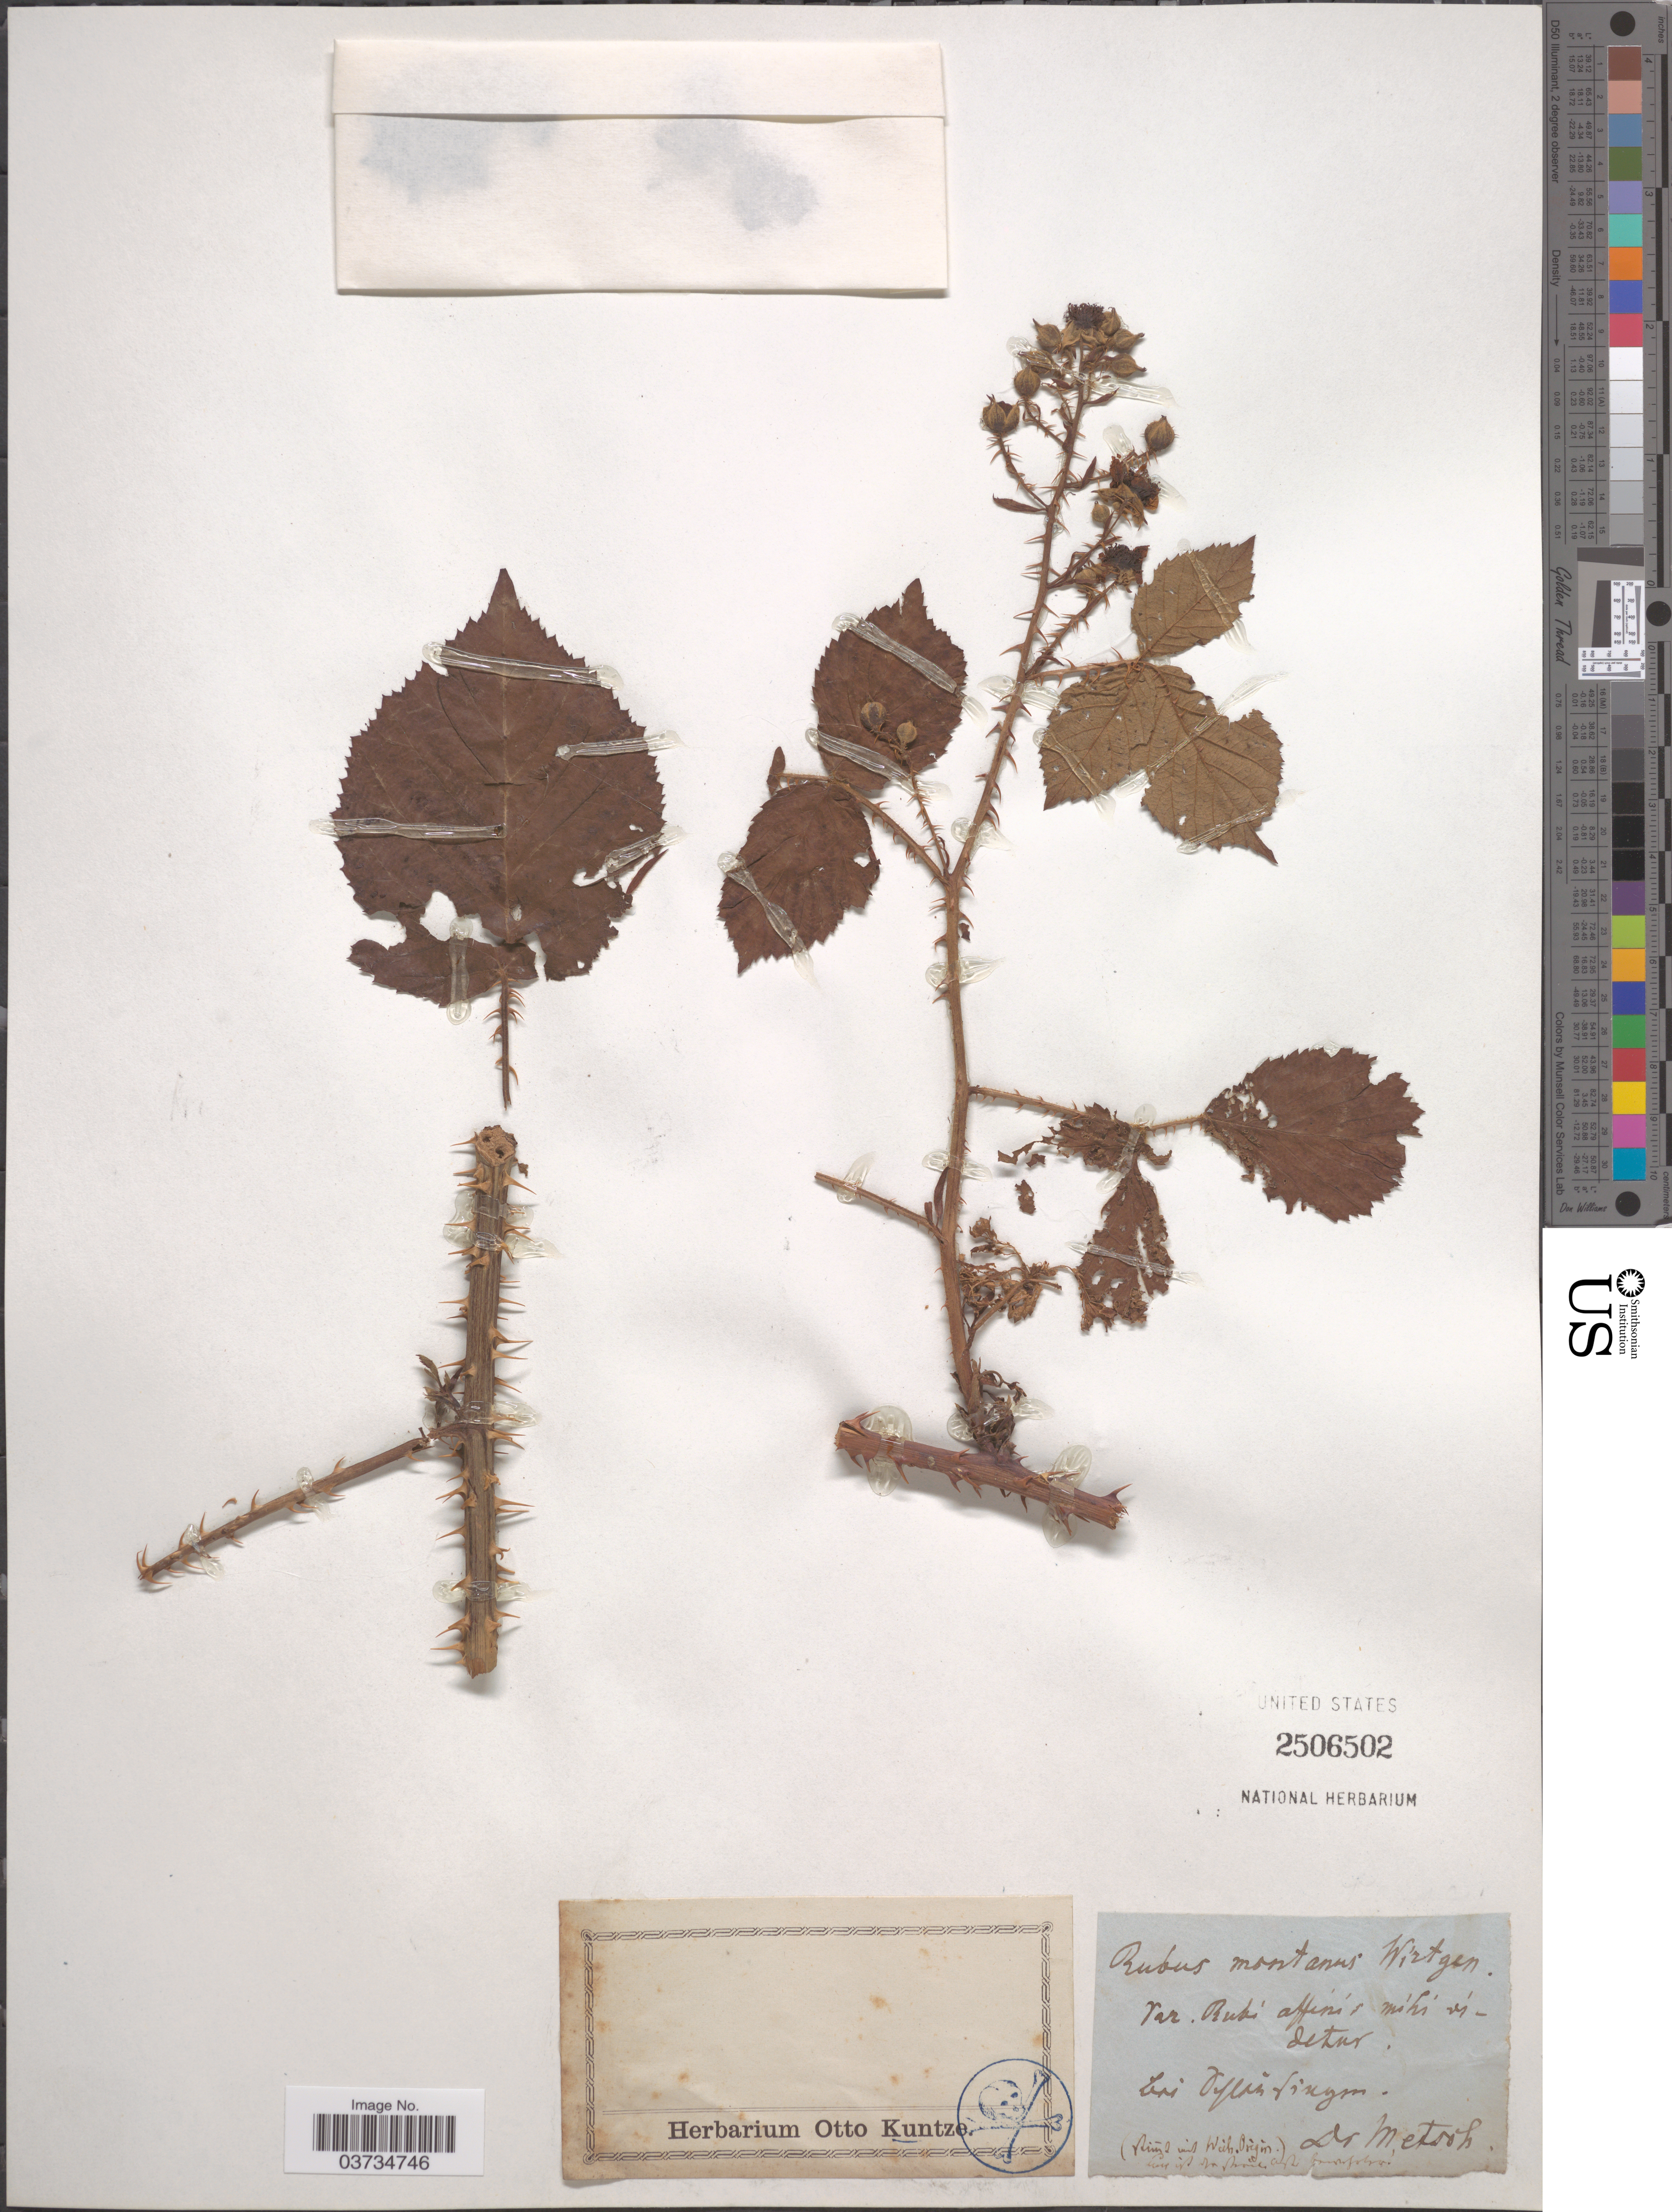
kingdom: Plantae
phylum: Tracheophyta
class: Magnoliopsida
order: Rosales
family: Rosaceae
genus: Rubus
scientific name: Rubus montanus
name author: (Porter) Porter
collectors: Metsch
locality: Bai Vylándingen [interpreted].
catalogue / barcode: US 2506502